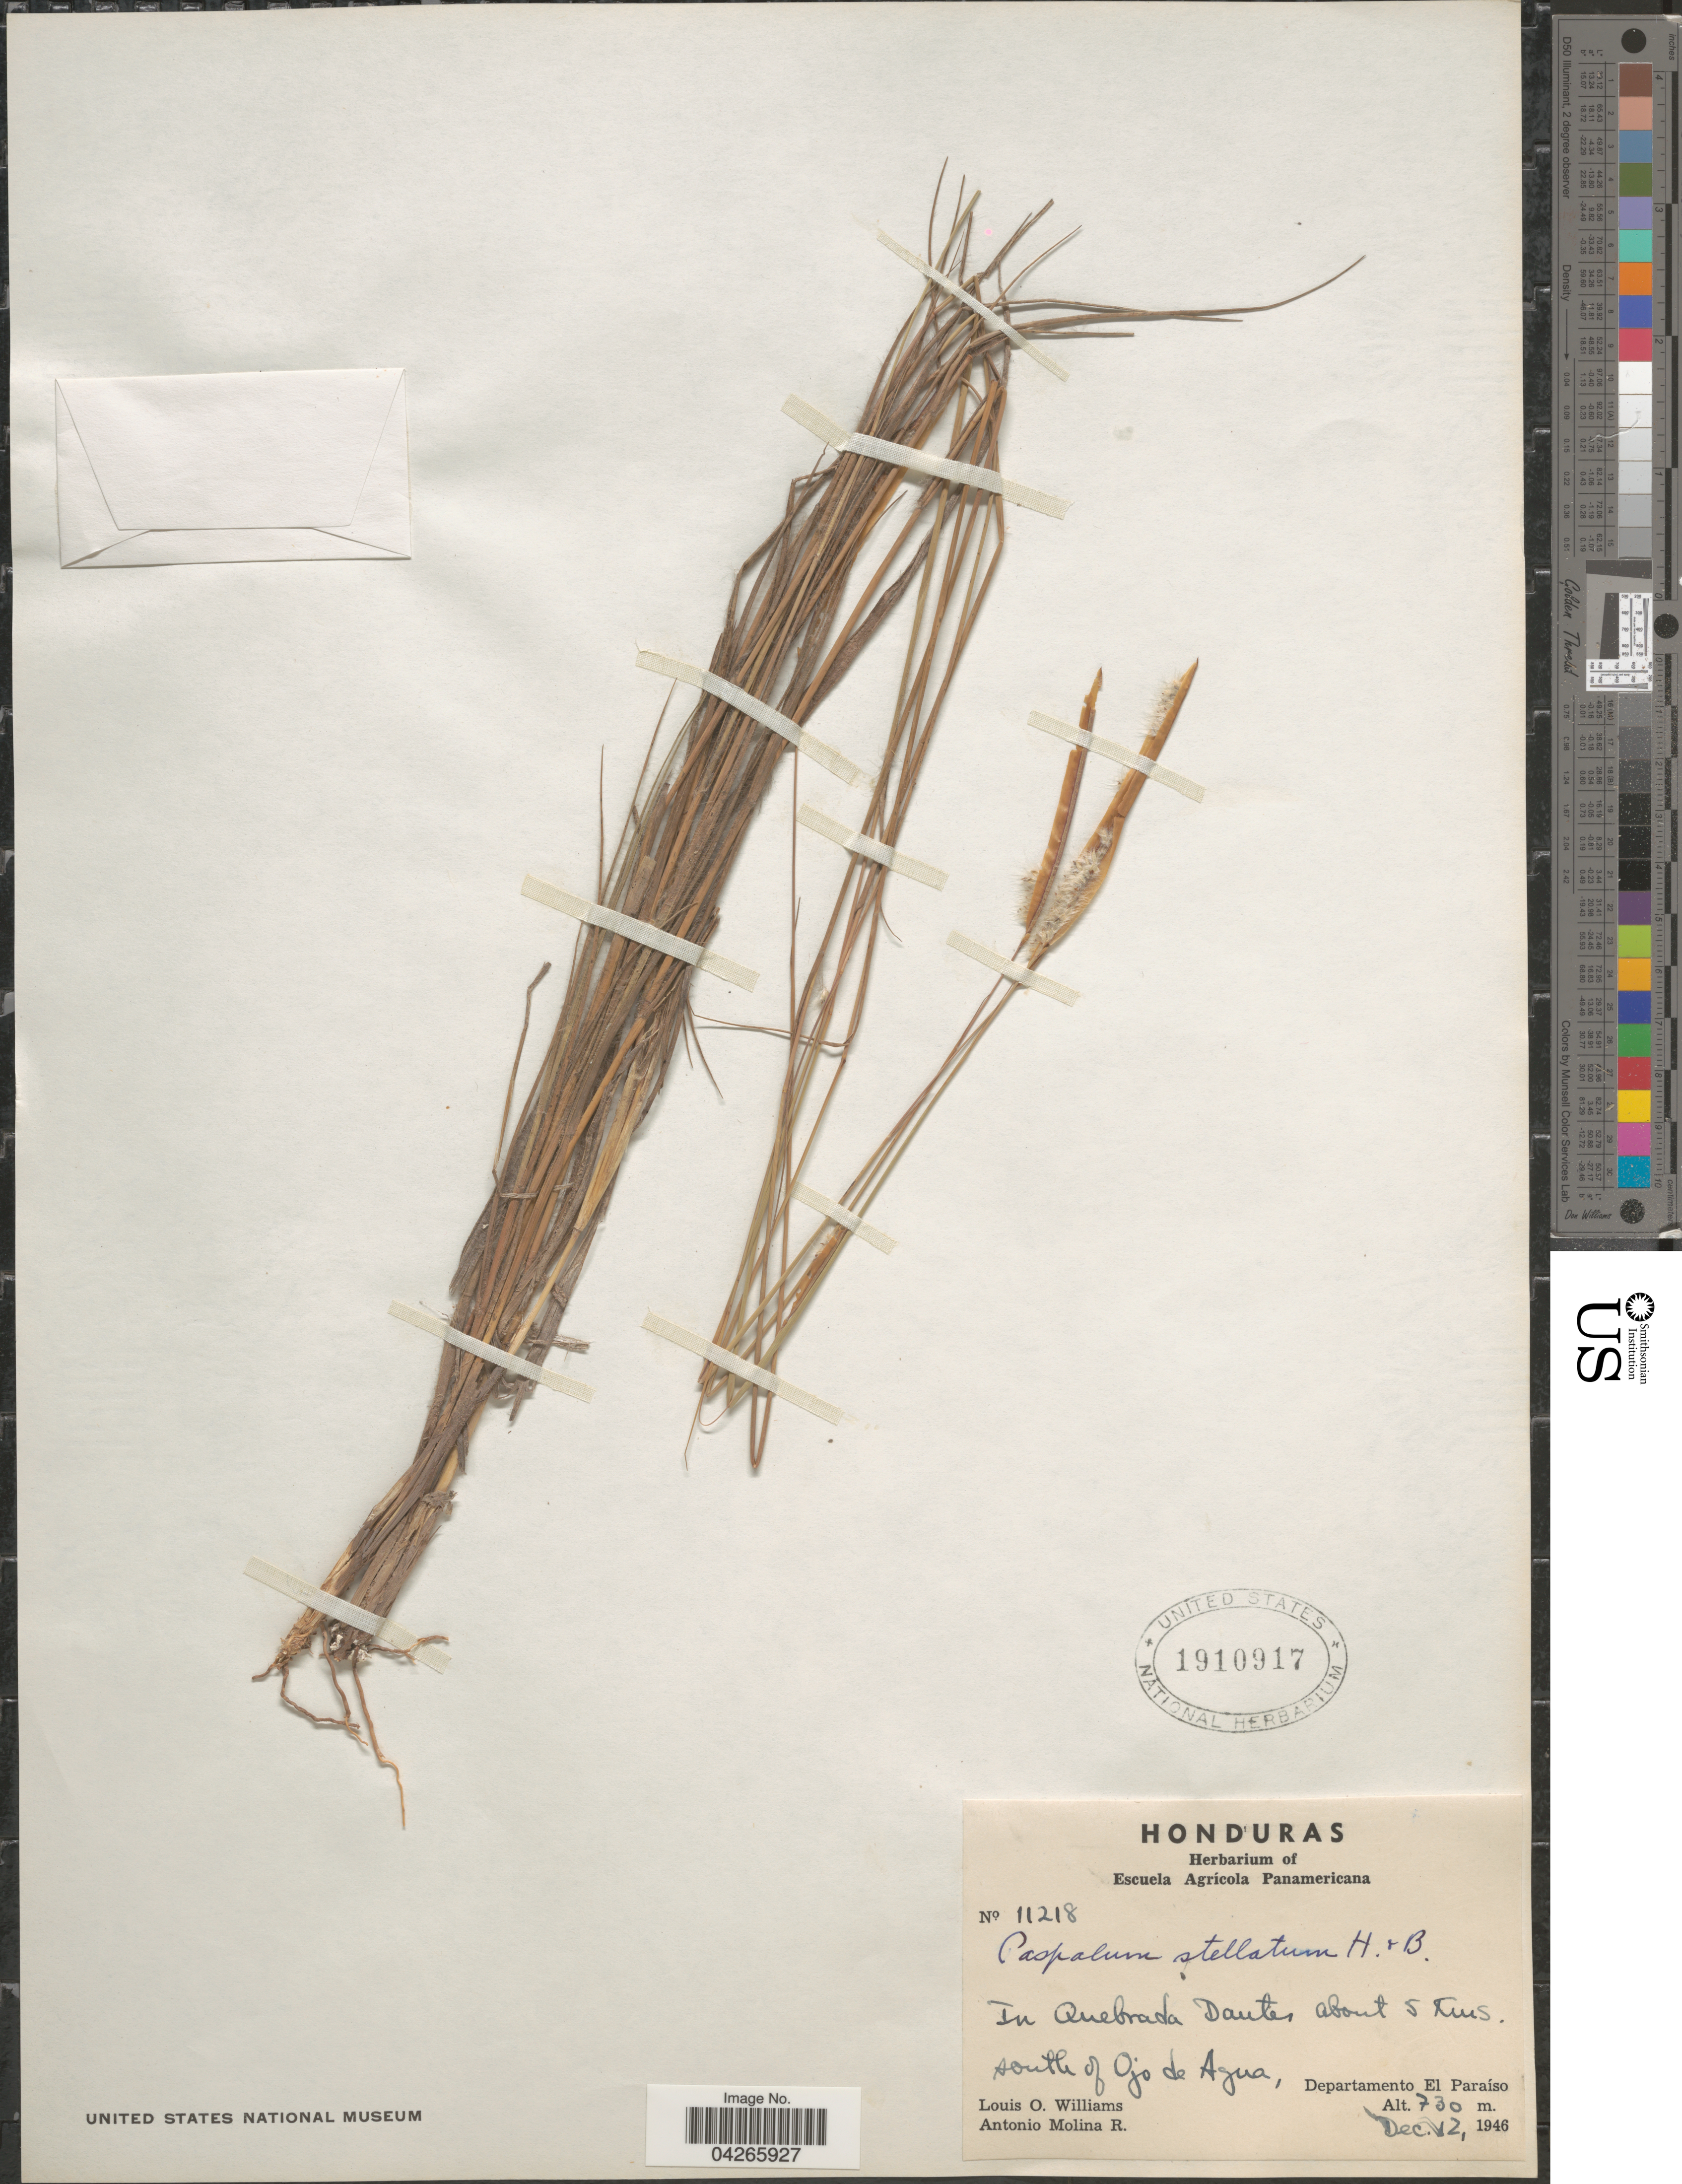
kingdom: Plantae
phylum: Tracheophyta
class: Liliopsida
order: Poales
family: Poaceae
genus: Paspalum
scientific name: Paspalum stellatum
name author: Humb. & Bonpl. ex Flüggé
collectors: L. O. Williams & A. Molina R.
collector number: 11218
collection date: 1946-12-12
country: Honduras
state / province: El Paraiso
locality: In Quebrada Dantes about 5 Kms. south of Ojo de Agua, Departamento El Paraíso.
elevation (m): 730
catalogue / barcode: US 1910917